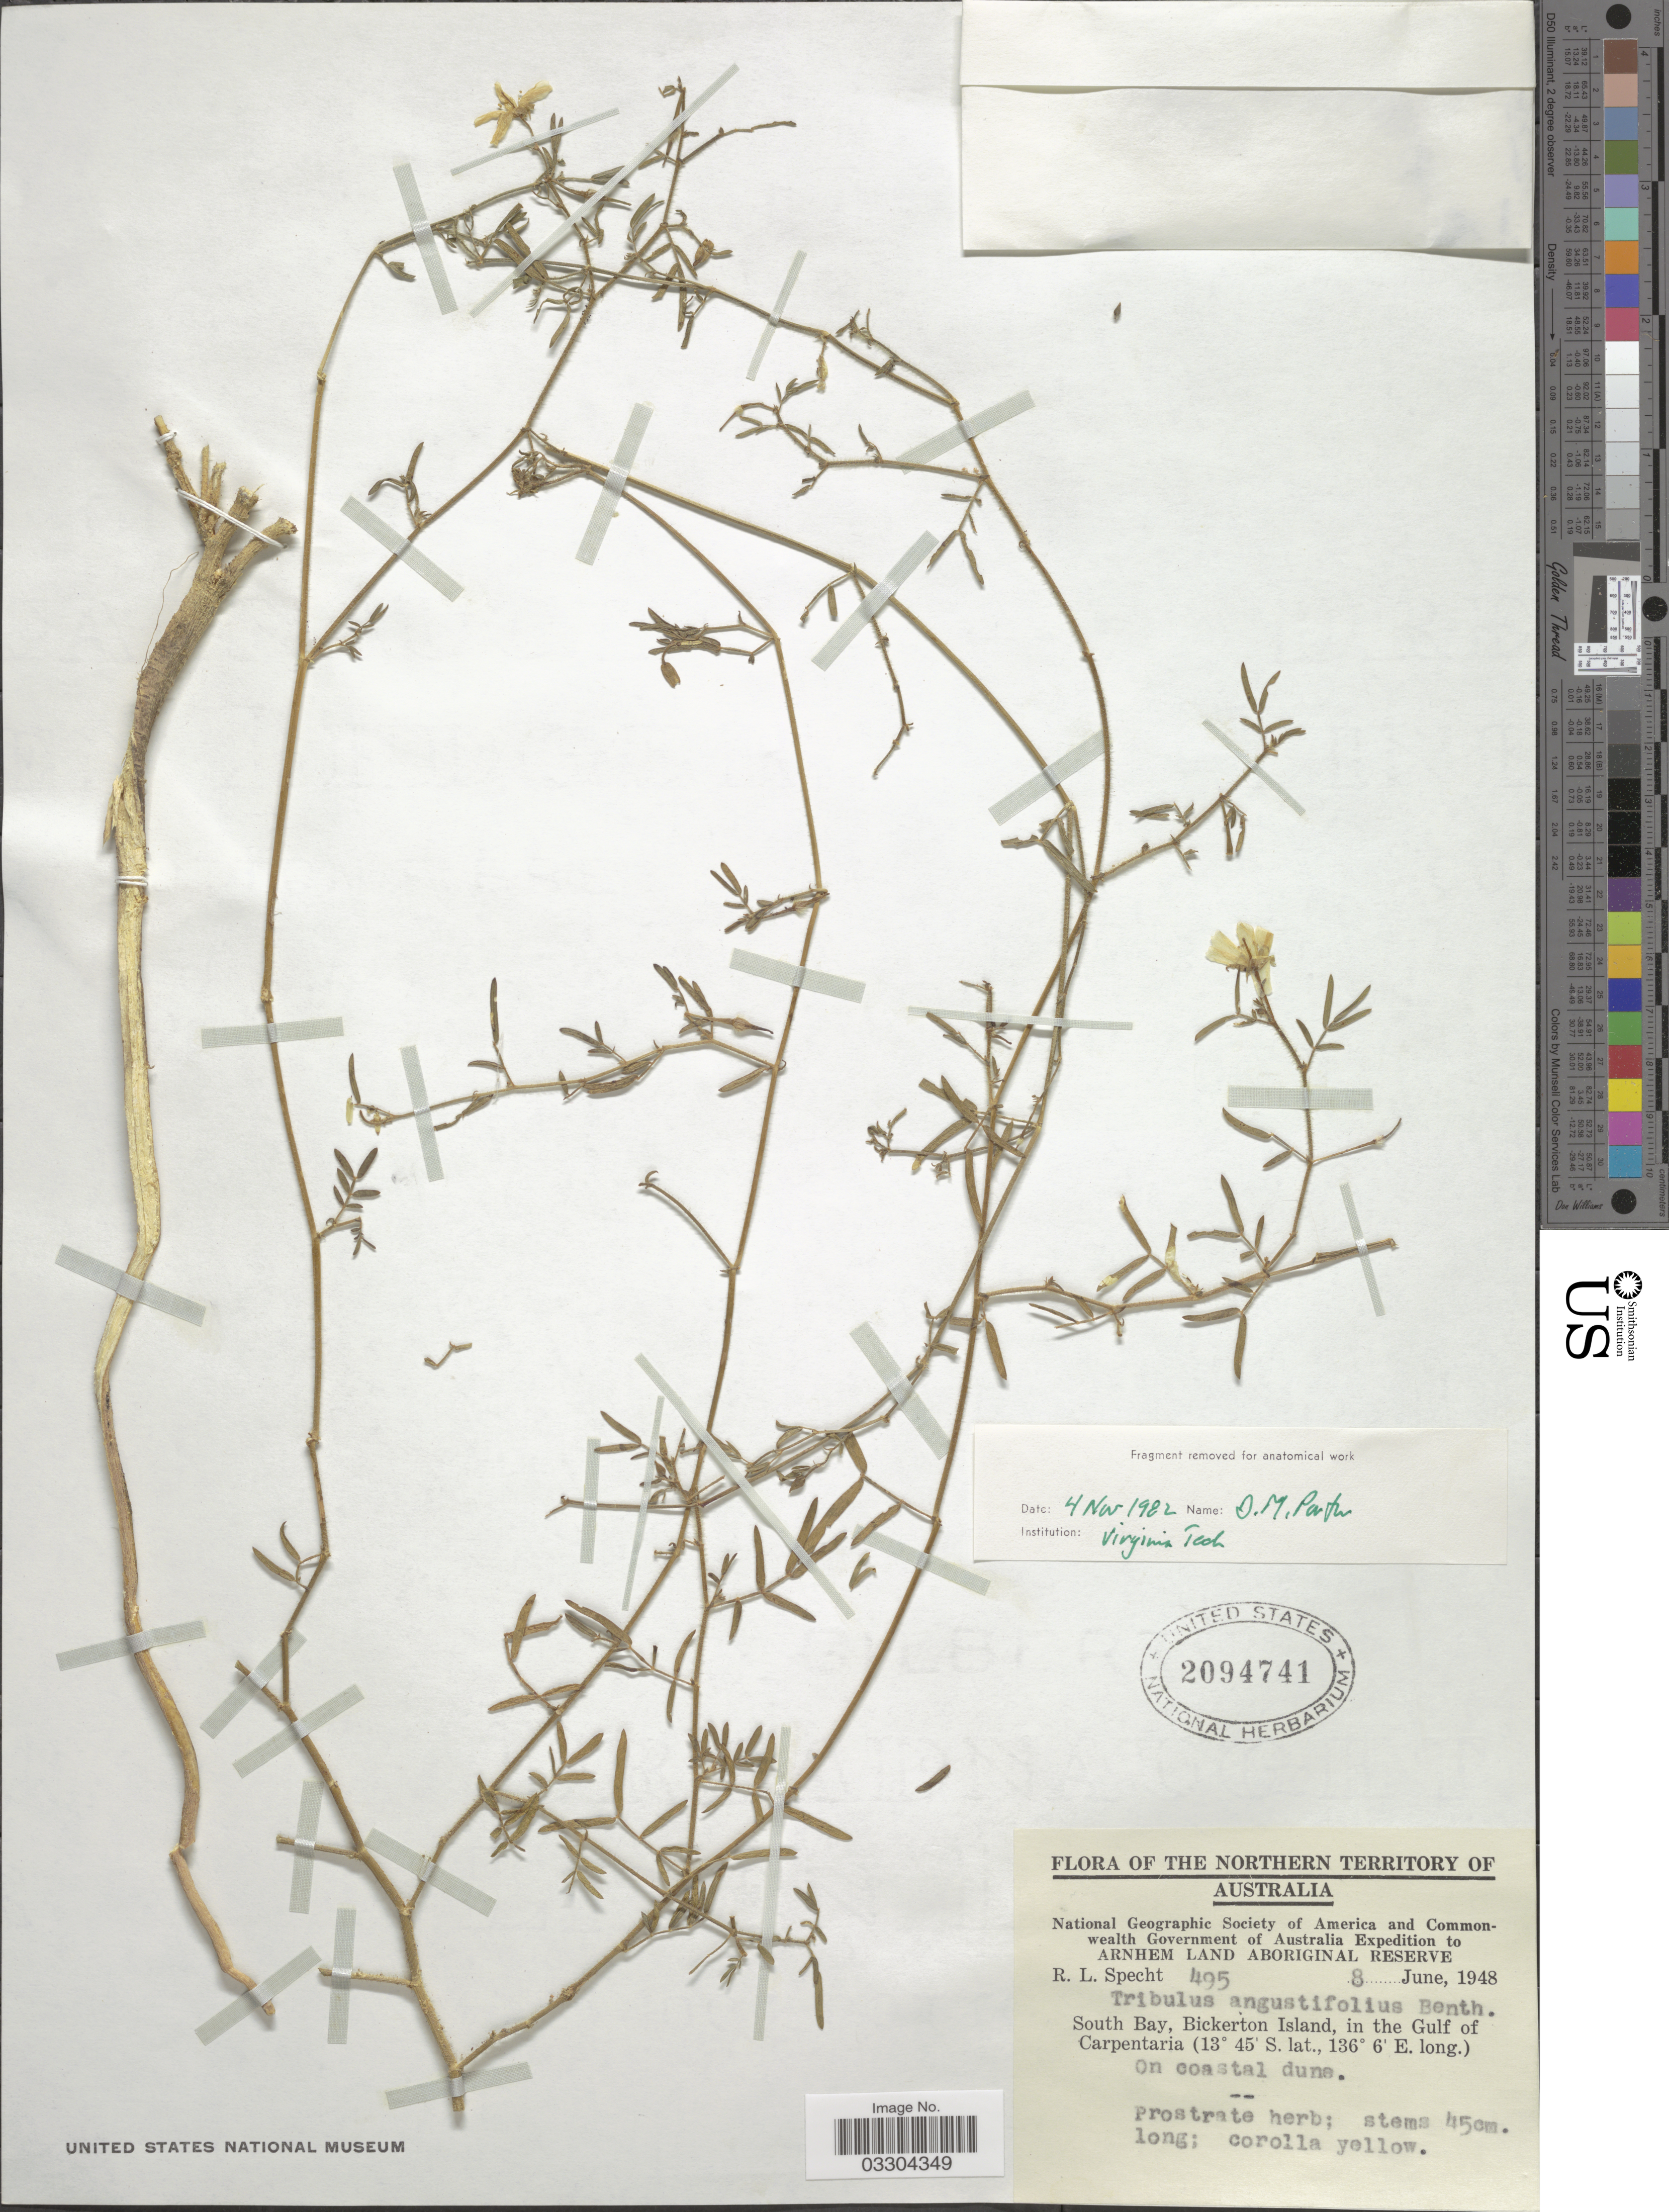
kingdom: Plantae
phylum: Tracheophyta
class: Magnoliopsida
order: Zygophyllales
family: Zygophyllaceae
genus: Tribulopis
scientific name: Tribulopis angustifolia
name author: R. Br.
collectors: R. L. Specht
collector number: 495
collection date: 1948-06-08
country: Australia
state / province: Northern Territory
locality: South Bay, Bickerton Island, in the Gulf of Carpentaria.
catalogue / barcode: US 2094741